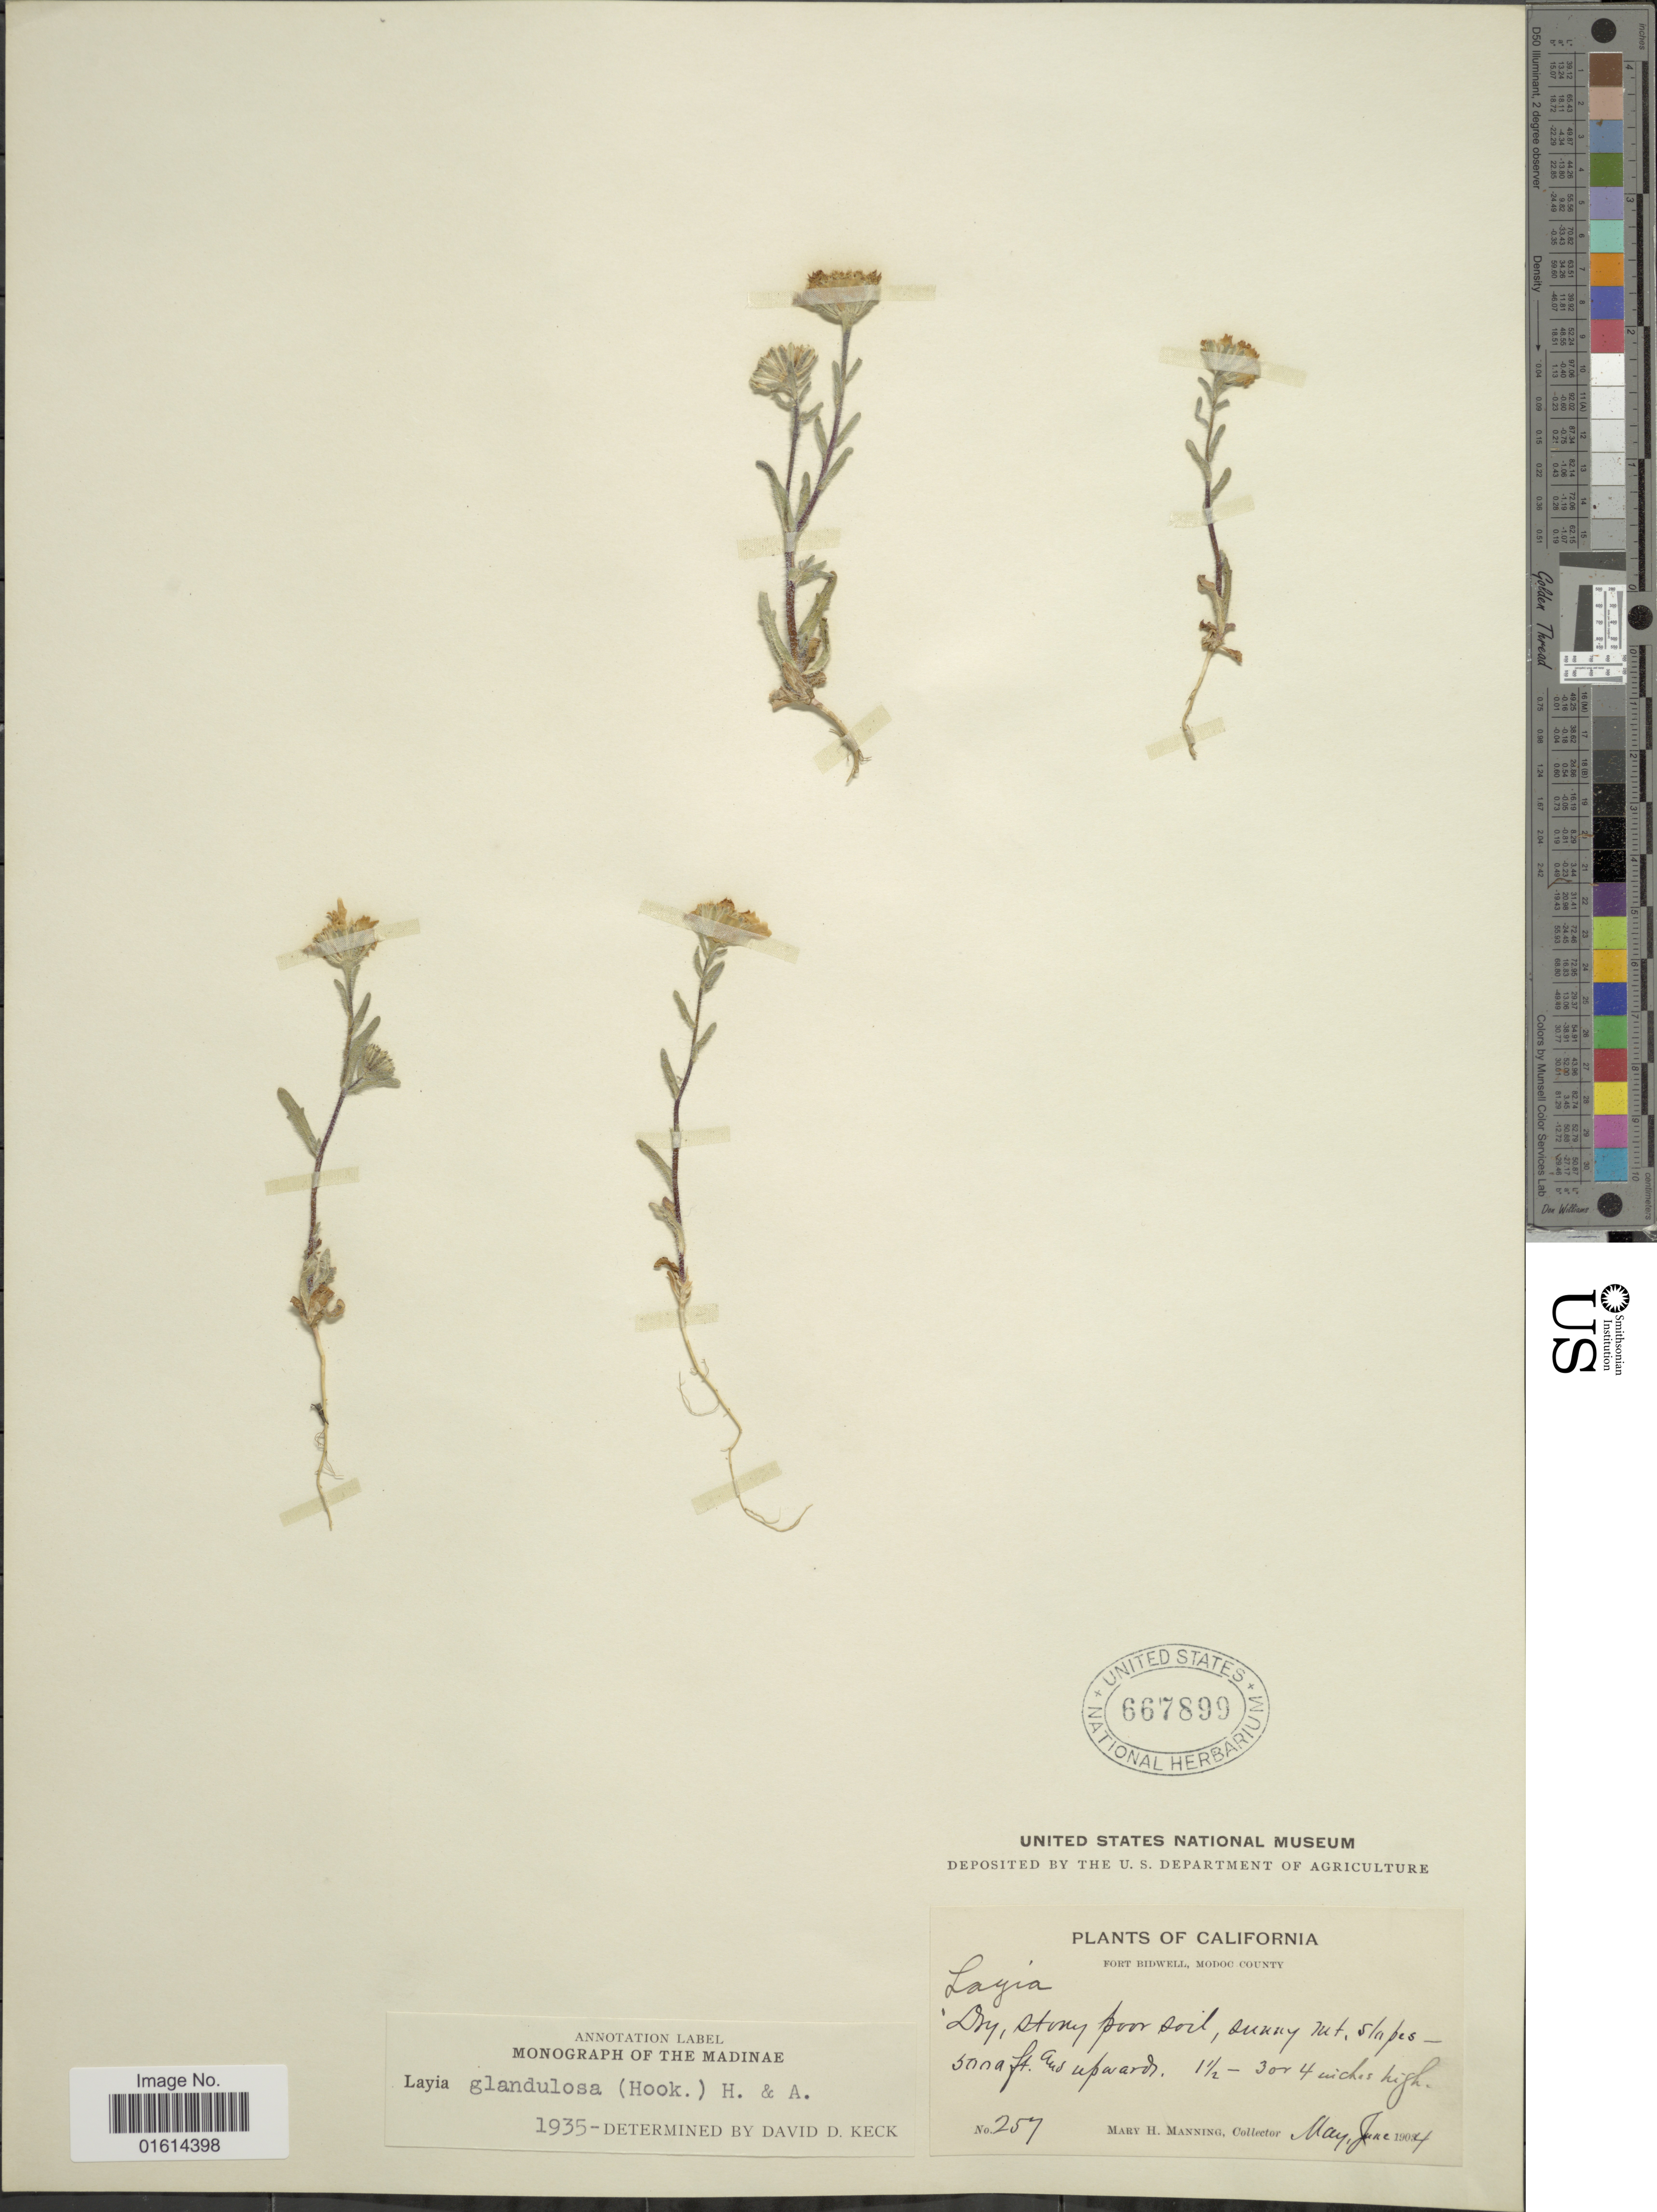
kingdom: Plantae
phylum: Tracheophyta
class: Magnoliopsida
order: Asterales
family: Asteraceae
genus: Layia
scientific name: Layia glandulosa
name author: Hook. & Arn.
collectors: M. Manning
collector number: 257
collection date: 1904-05/1904-06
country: United States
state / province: California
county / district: Modoc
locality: Fort Bidwell, Modoc County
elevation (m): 152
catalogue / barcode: US 667899